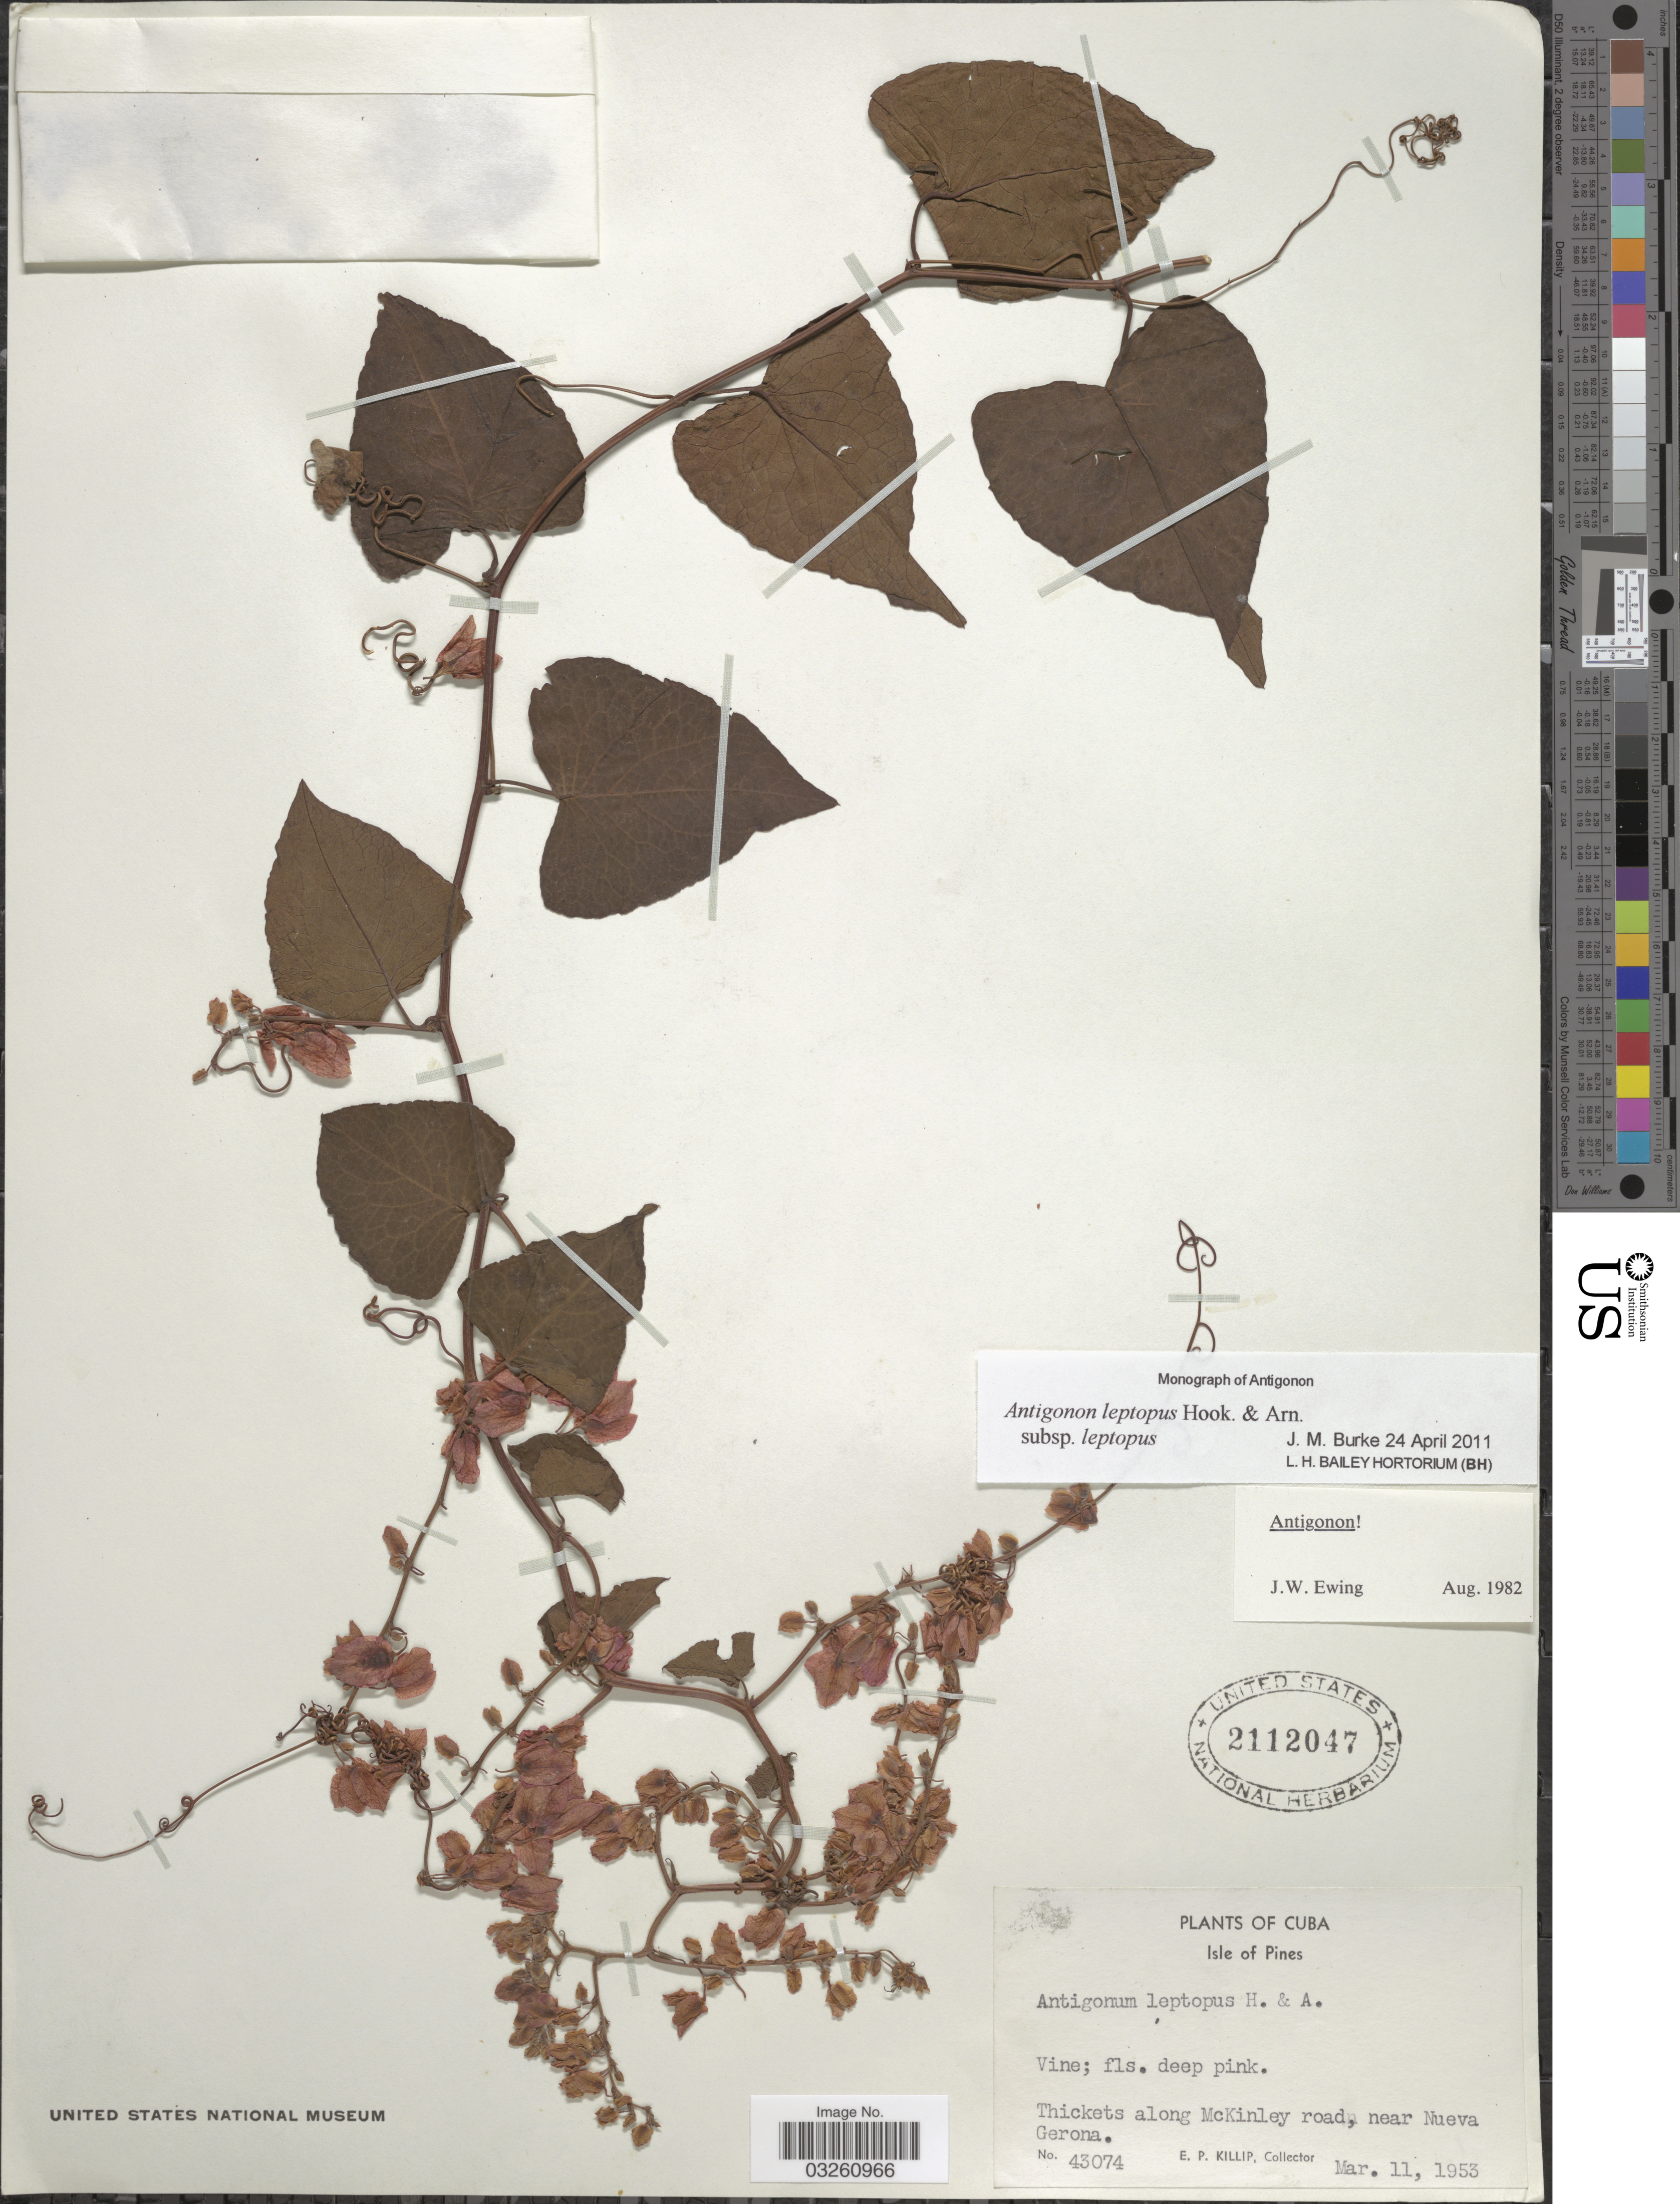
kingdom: Plantae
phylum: Tracheophyta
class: Magnoliopsida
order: Caryophyllales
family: Polygonaceae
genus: Antigonon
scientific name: Antigonon leptopus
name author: Hook. & Arn.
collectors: E. P. Killip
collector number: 43074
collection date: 1953-03-11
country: Cuba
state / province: Isla de la Juventud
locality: Isle of Pines. Thickets along McKinley road, near Nueva Gerona.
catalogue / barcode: US 2112047